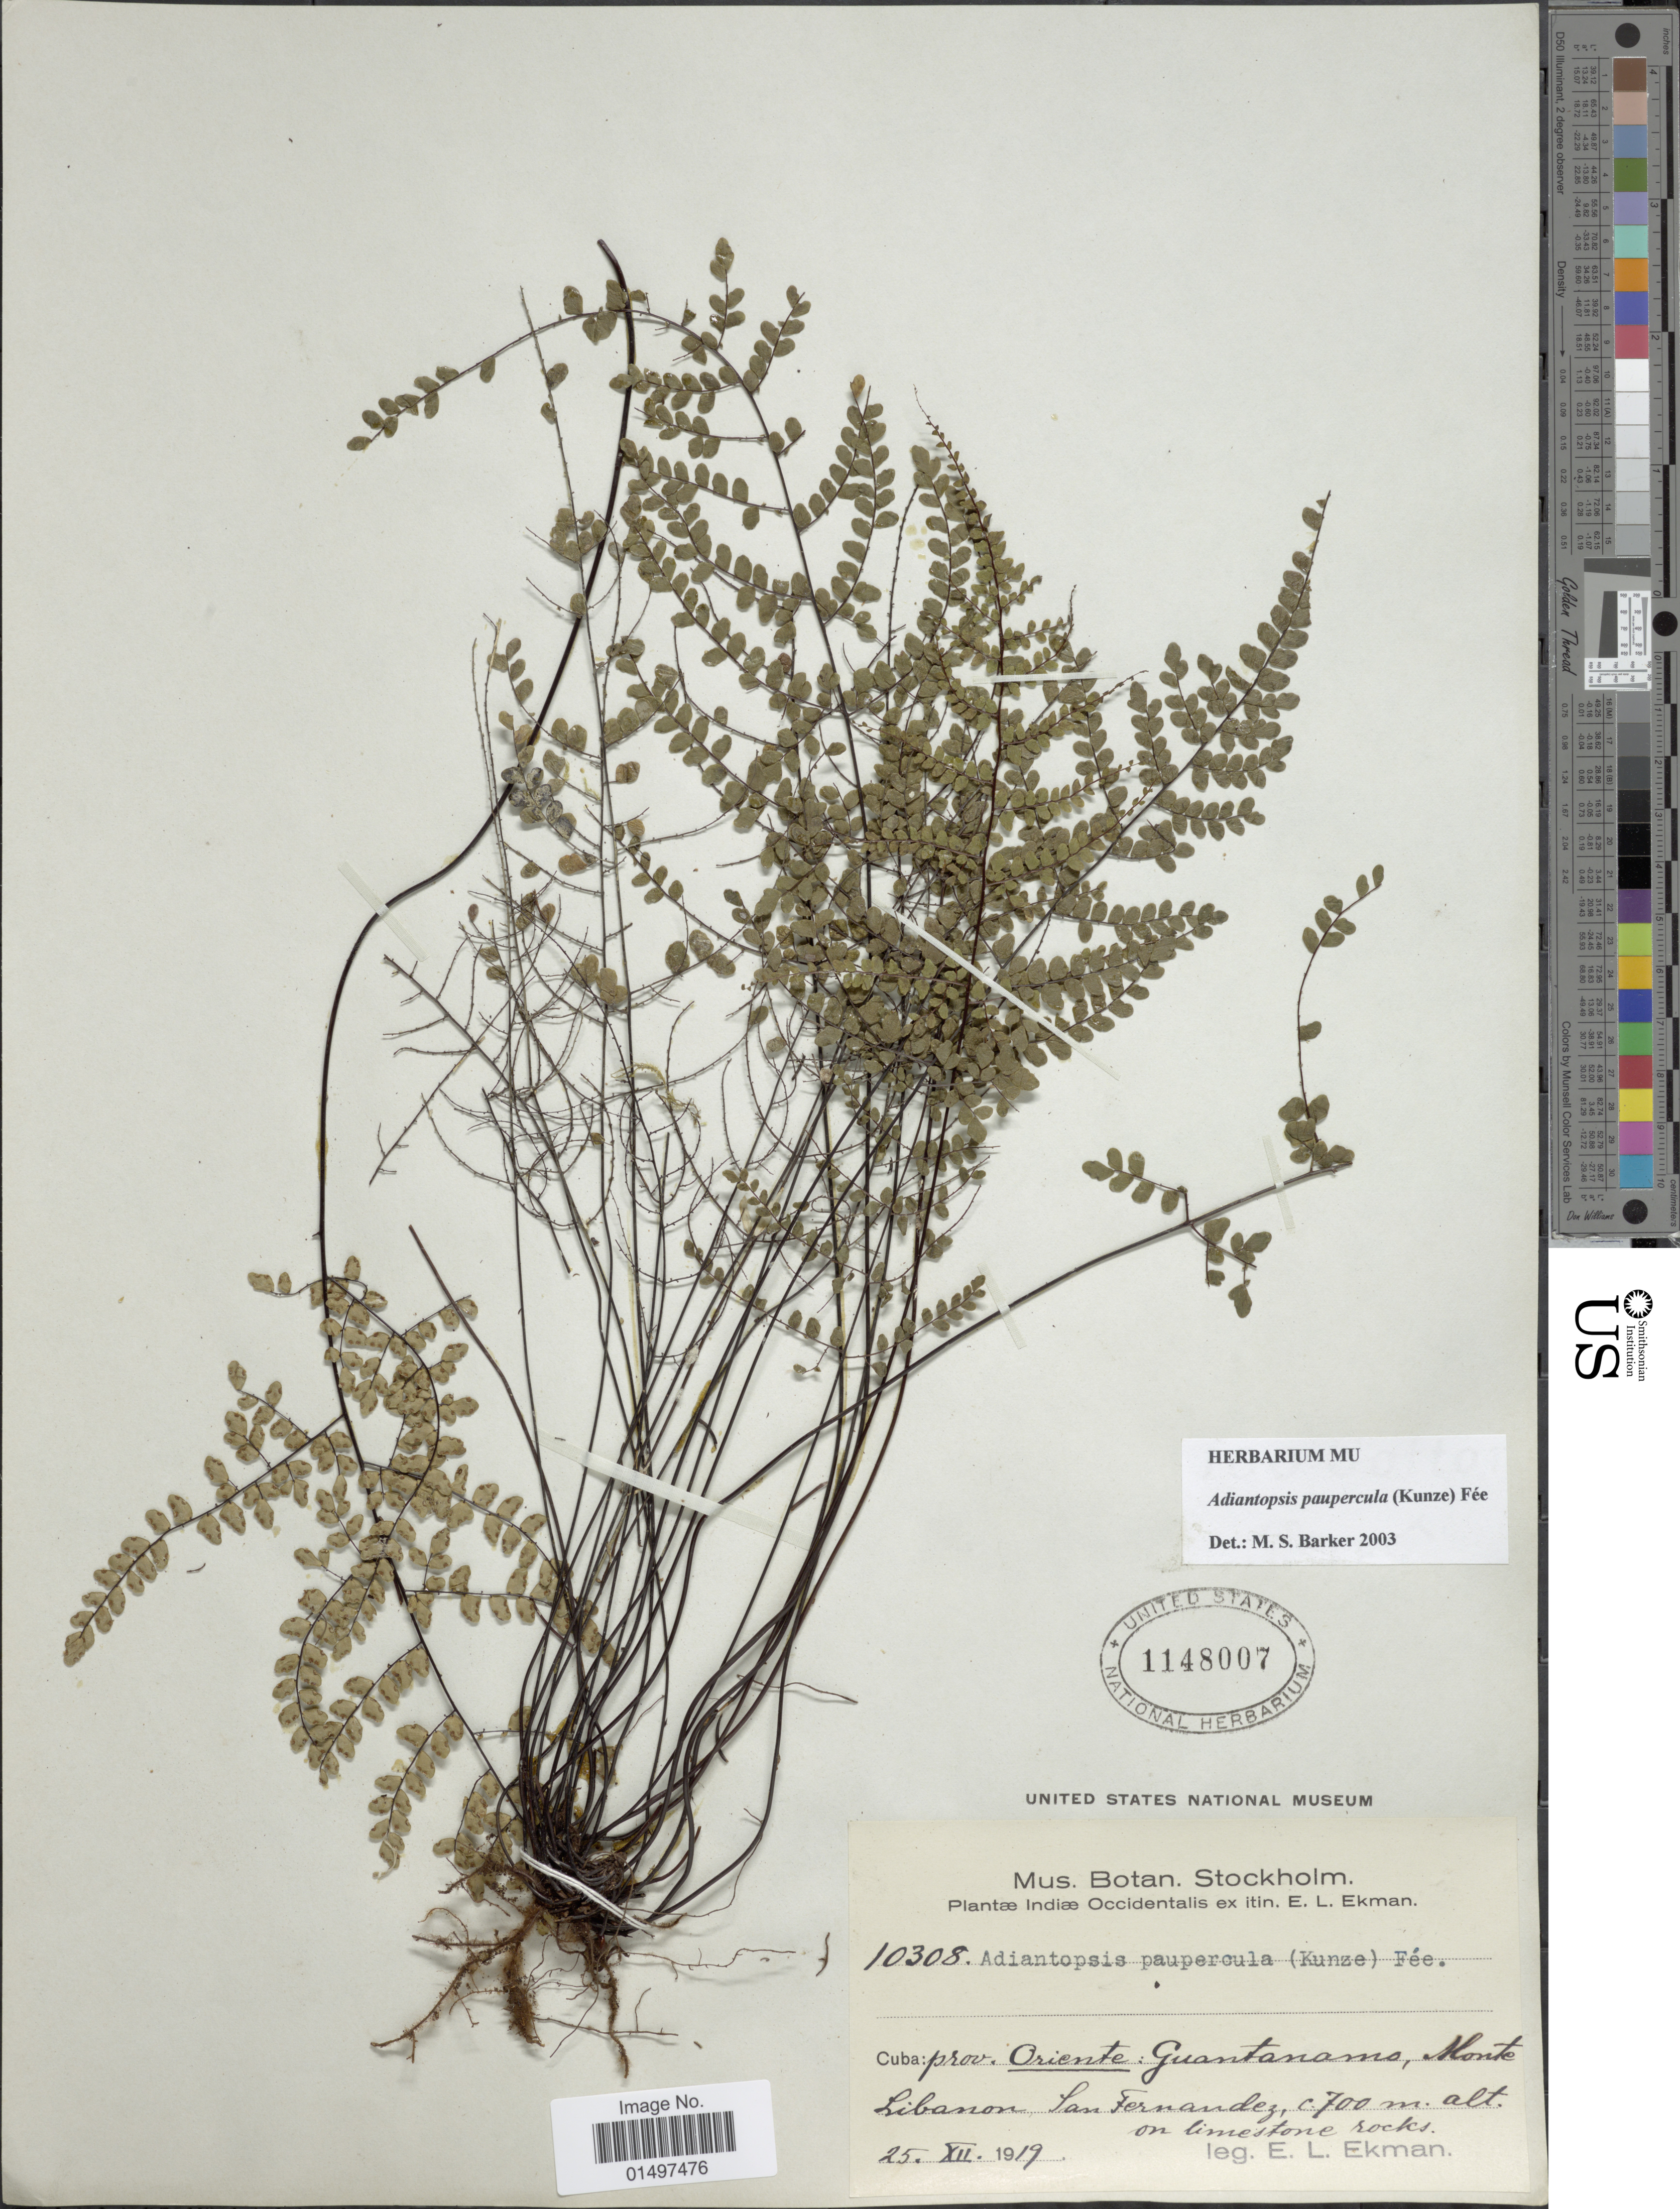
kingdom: Plantae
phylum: Tracheophyta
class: Polypodiopsida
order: Polypodiales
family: Pteridaceae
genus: Adiantopsis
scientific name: Adiantopsis paupercula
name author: (Kunze) Fée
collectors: E. L. Ekman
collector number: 10308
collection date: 1919-12-25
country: Cuba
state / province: Oriente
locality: Prov. Oriente: Guantanamo, Monte Libanon. San Fernandez.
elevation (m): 700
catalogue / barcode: US 1148007